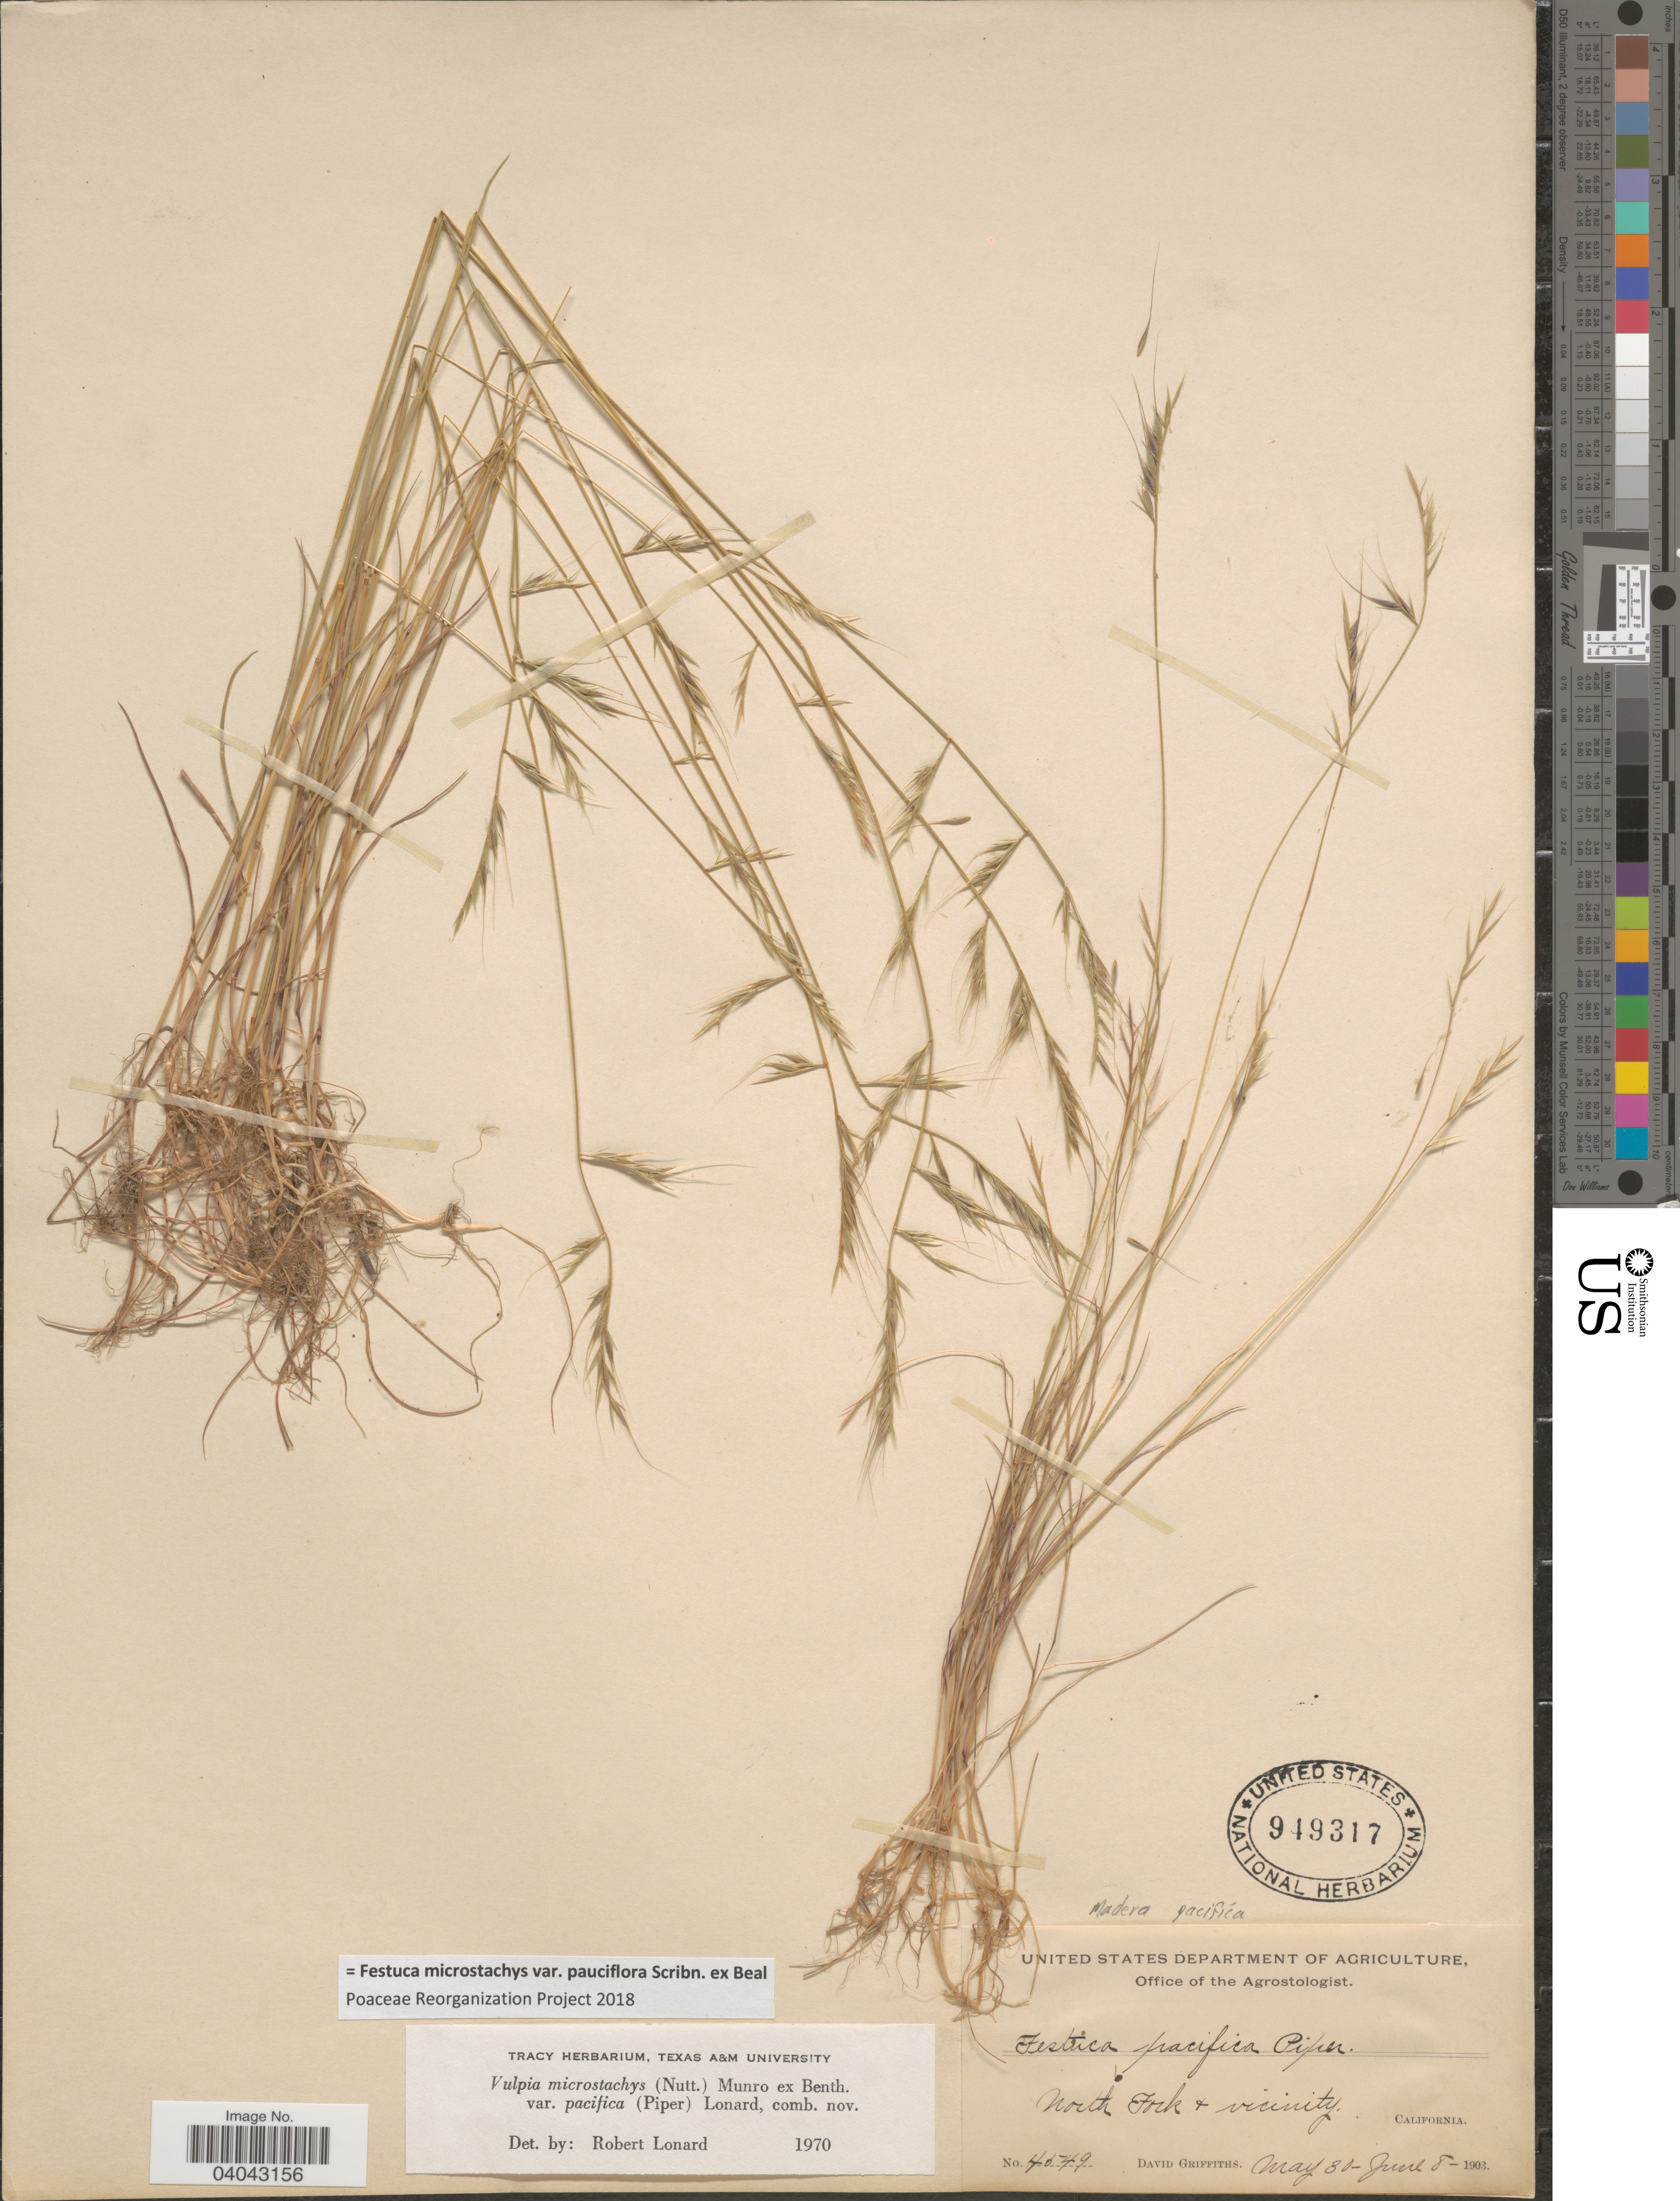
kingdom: Plantae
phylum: Tracheophyta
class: Liliopsida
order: Poales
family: Poaceae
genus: Festuca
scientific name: Festuca microstachys var. pauciflora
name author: Scribn. ex W.J. Beal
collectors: D. Griffiths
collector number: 4549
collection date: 1903-05-30/1903-06-08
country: United States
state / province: California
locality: North Fork & vicinity.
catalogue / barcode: US 949317